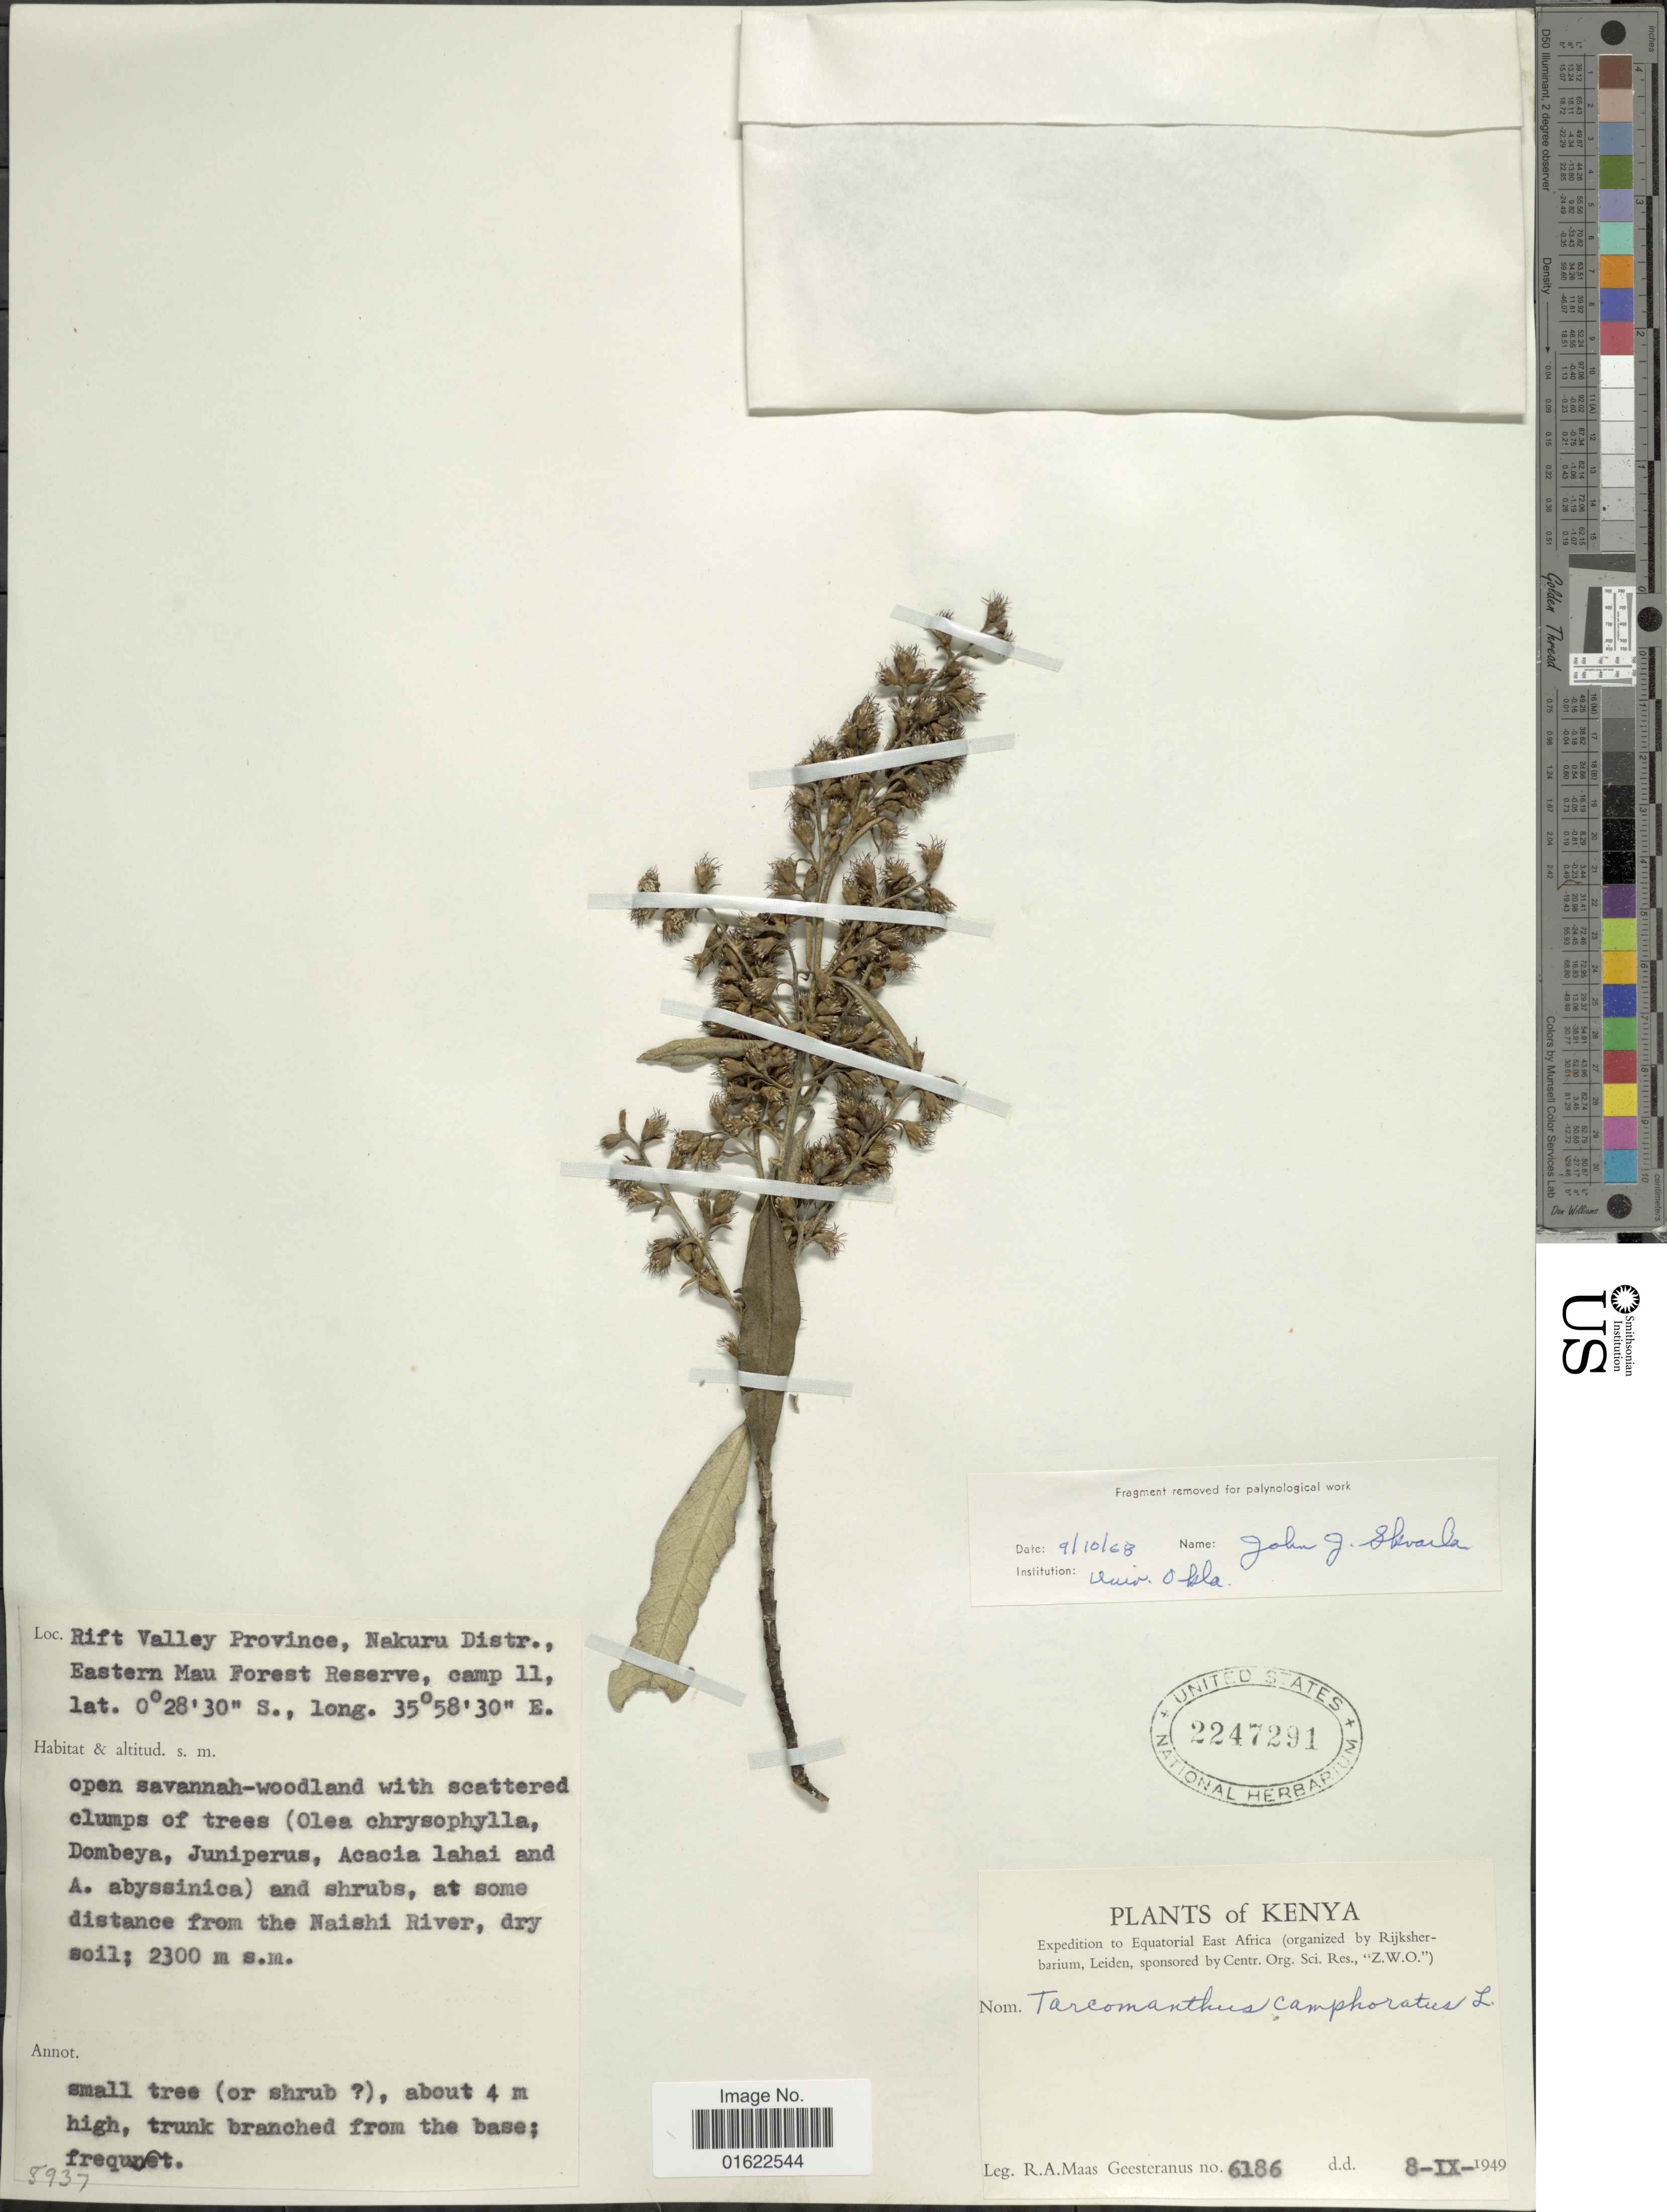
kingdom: Plantae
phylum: Tracheophyta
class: Magnoliopsida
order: Asterales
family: Asteraceae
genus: Tarchonanthus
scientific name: Tarchonanthus camphoratus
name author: L.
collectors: R. A. Maas Geesteranus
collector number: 6186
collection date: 1949-09-08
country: Kenya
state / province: Nakuru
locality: Rift Valley Province, Nakuru Distr., Eastern Mau Forest Reserve, camp 11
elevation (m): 2300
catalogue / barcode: US 2247291